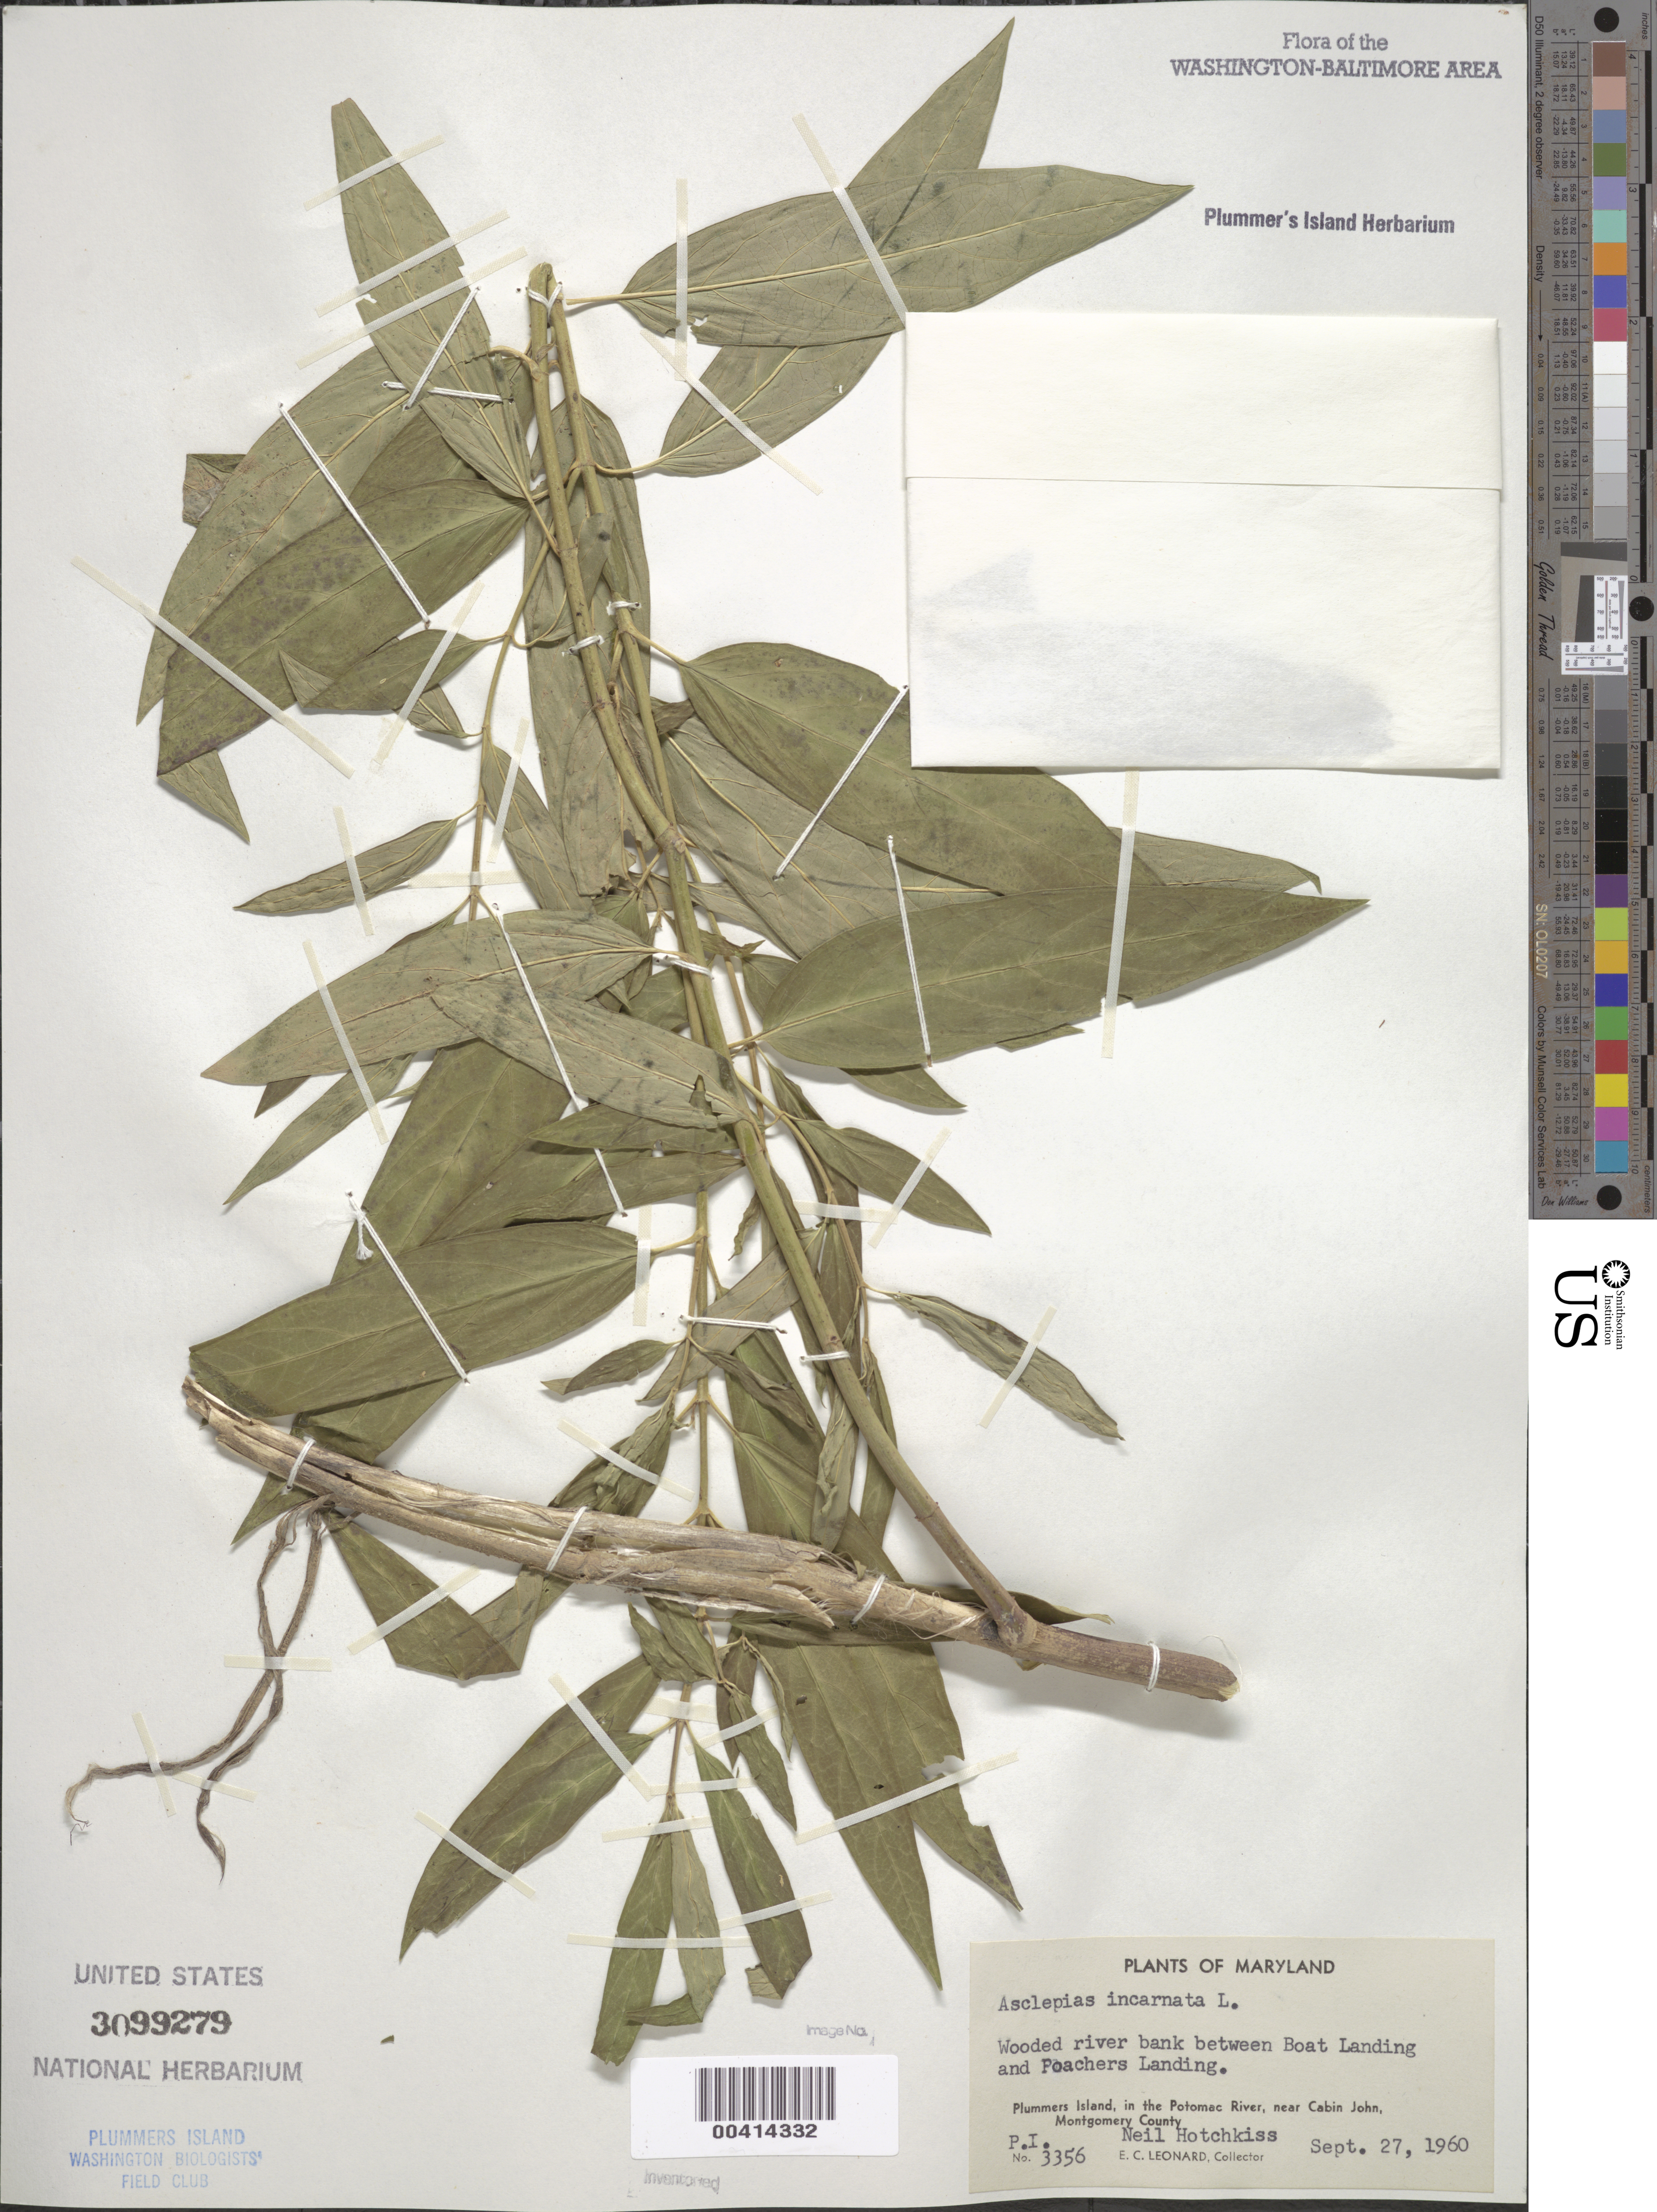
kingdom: Plantae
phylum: Tracheophyta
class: Magnoliopsida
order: Gentianales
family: Apocynaceae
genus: Asclepias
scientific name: Asclepias incarnata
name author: L.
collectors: E. C. Leonard & N. Hotchkiss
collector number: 3356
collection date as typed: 27 Sep 1960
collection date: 1960-09-27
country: United States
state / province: Maryland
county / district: Montgomery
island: Plummers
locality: Plummer's Island; between boat landing and Poachers Landing C. & O. Canal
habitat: Wooded river bank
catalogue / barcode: US 3099279